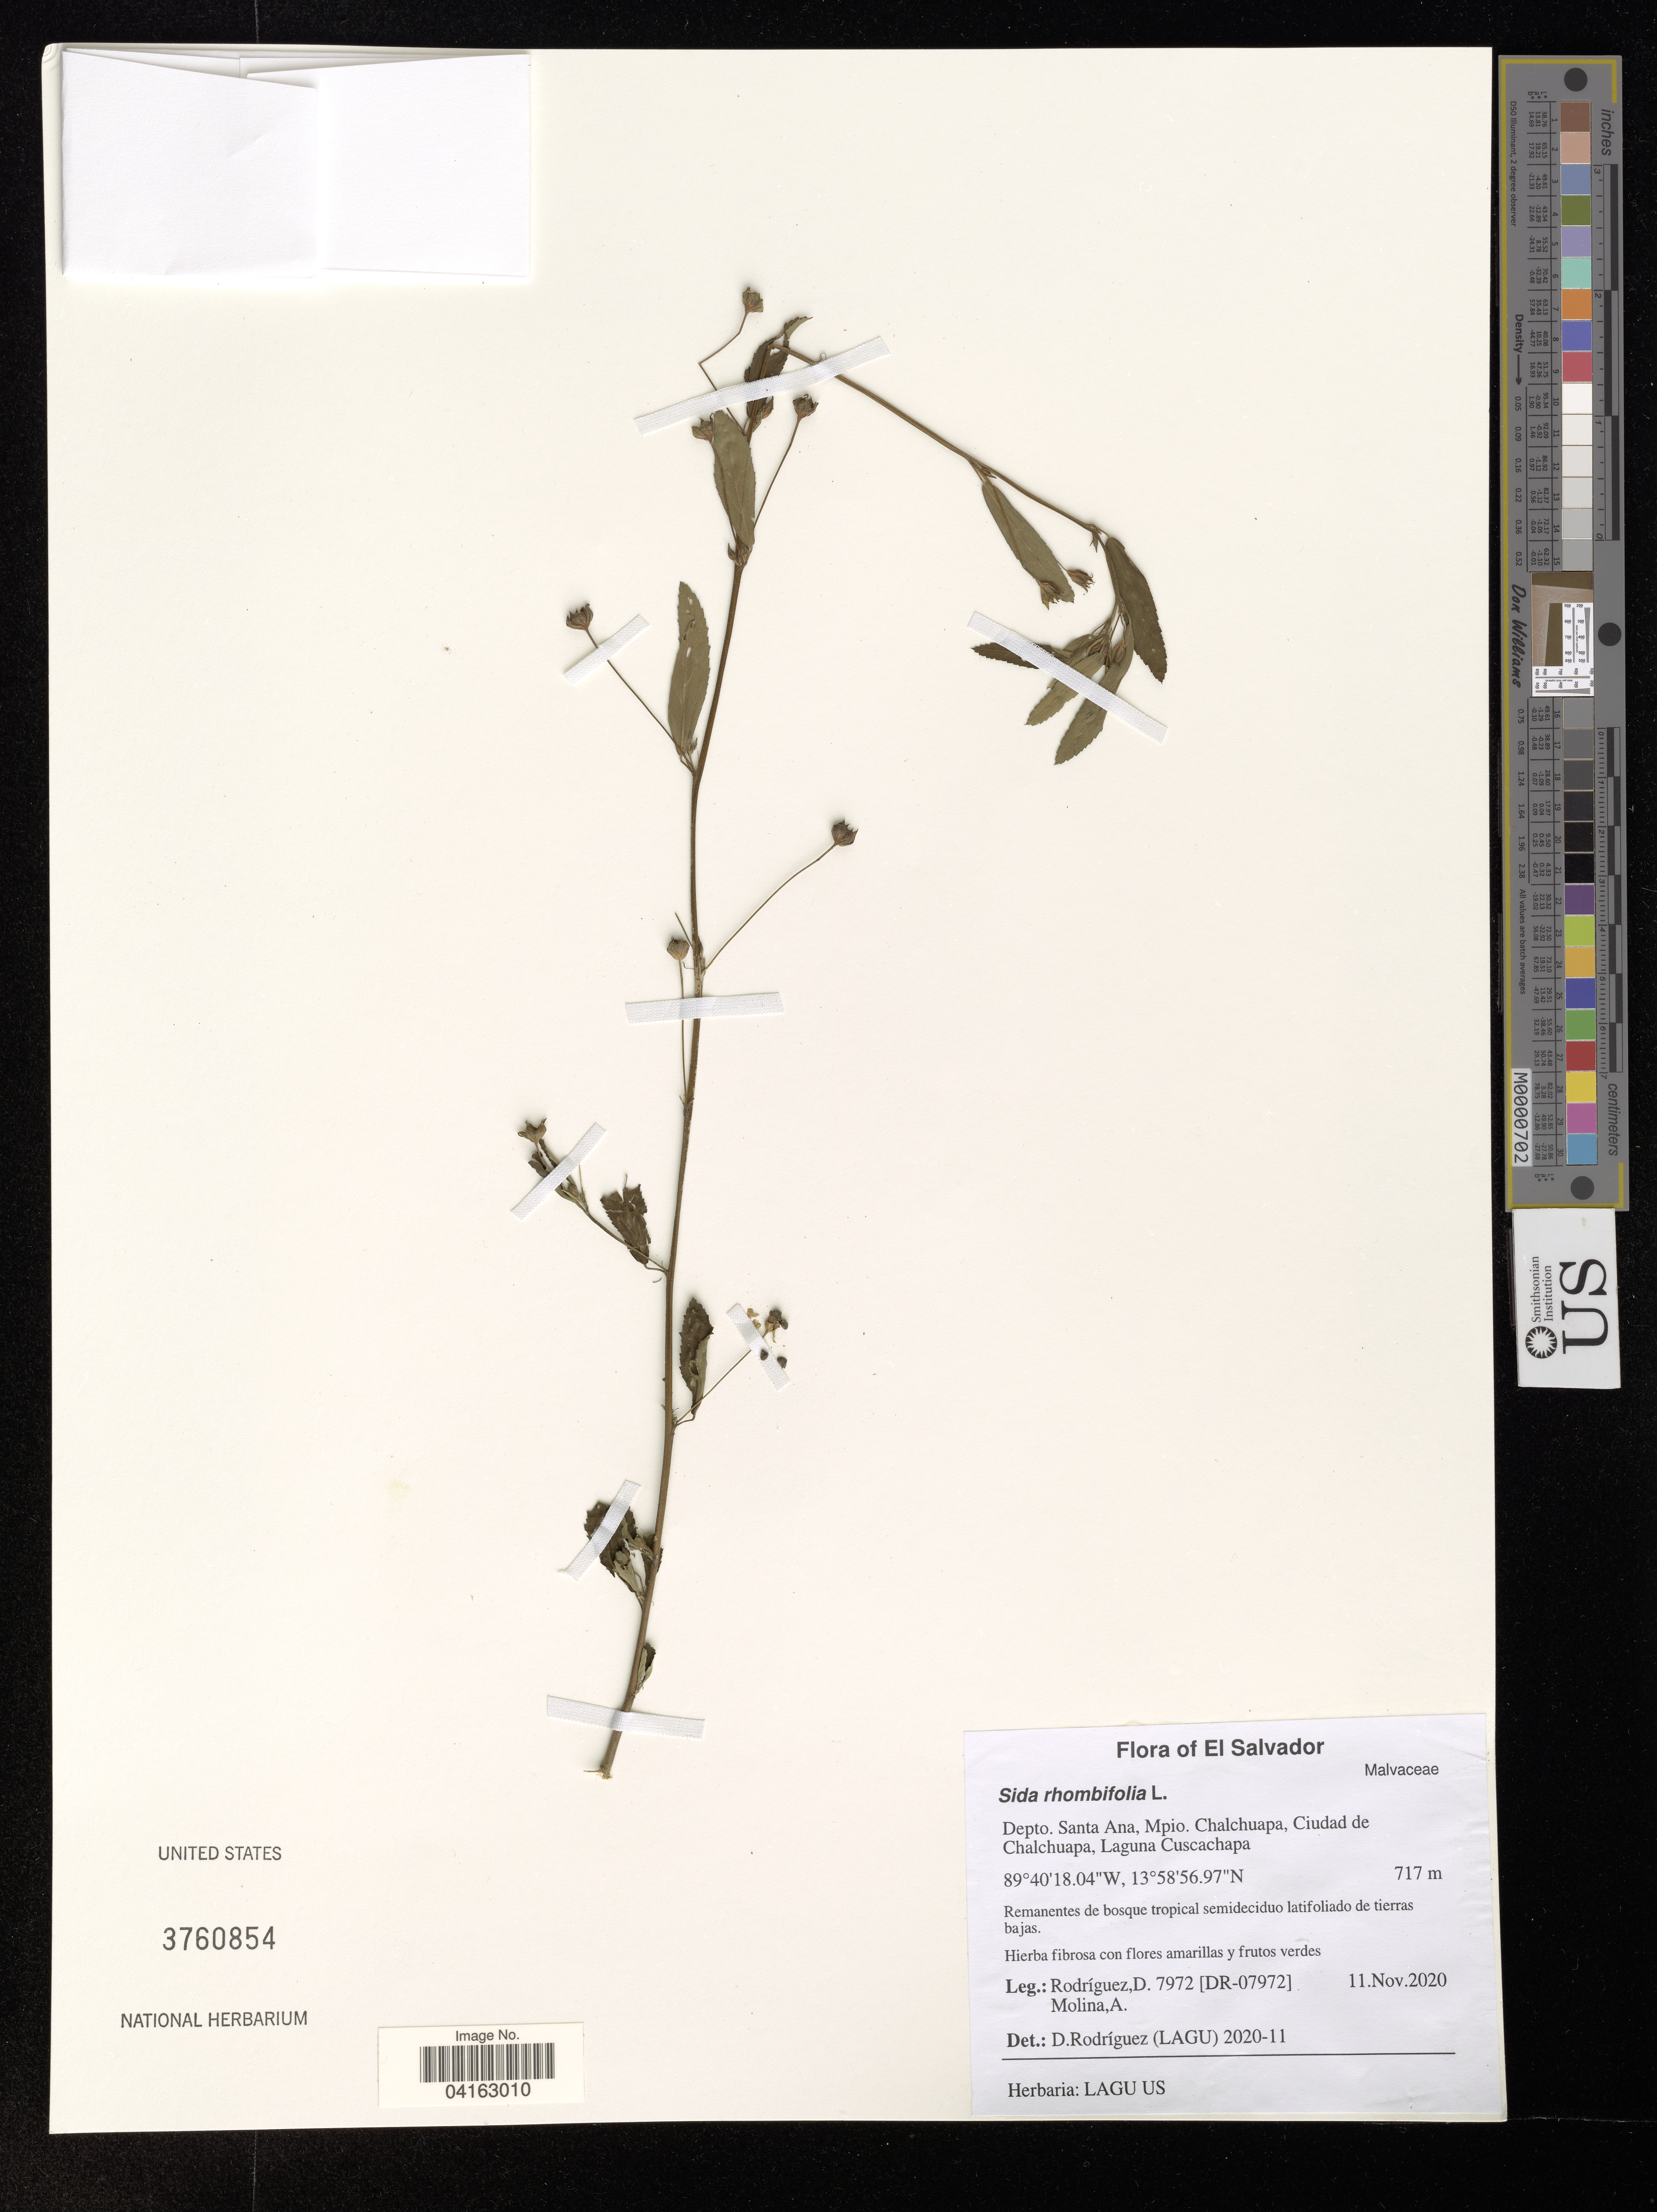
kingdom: Plantae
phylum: Tracheophyta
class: Magnoliopsida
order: Malvales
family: Malvaceae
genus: Sida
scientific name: Sida rhombifolia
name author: L.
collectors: D. Rodriguez & A. Molina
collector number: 7972 / [DR-07972]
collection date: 2020-11-11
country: El Salvador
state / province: Santa Ana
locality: Depto. Santa Ana, Mpio. Chalchuapa, Ciudad de Chalchuapa, Laguna Cuscachapa.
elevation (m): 717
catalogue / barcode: US 3760854